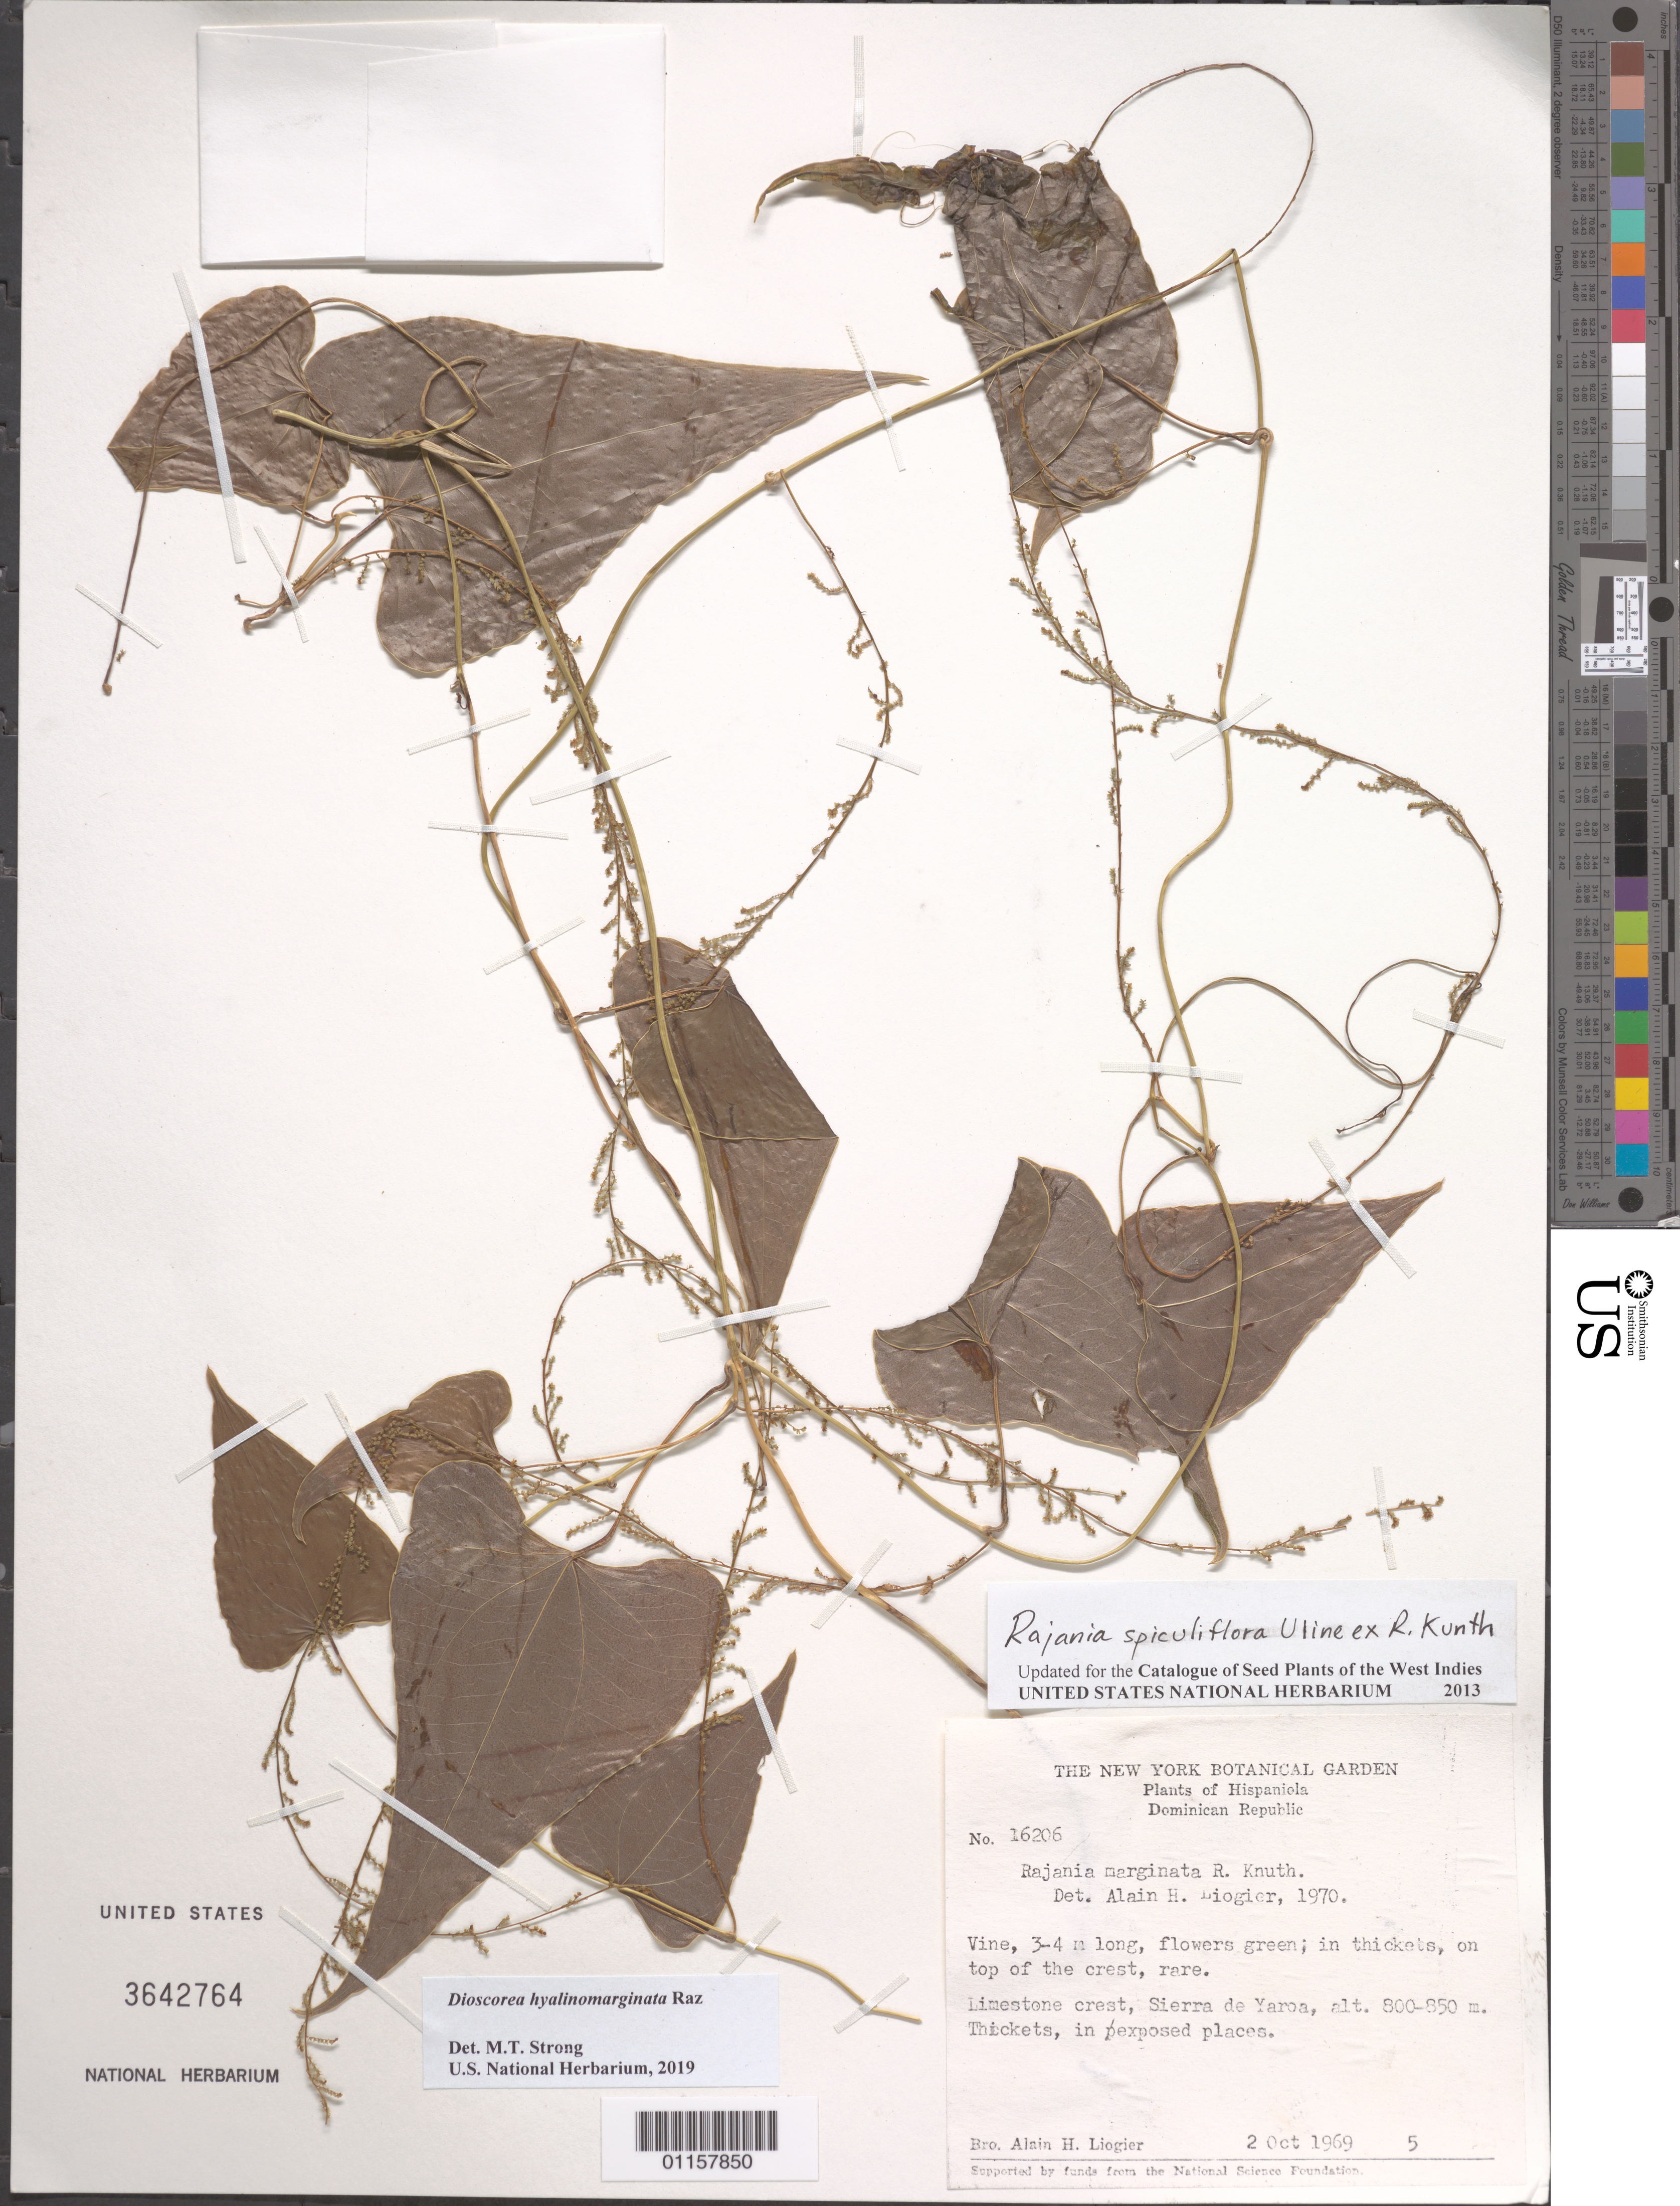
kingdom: Plantae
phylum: Tracheophyta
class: Liliopsida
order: Dioscoreales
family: Dioscoreaceae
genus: Dioscorea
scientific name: Dioscorea hyalinomarginata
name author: Raz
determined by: Strong, M. T., (US), Smithsonian Institution - National Museum of Natural History (UNITED STATES)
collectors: A. H. Liogier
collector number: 16206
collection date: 1969-10-02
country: Dominican Republic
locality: Sierra de Yaroa.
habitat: Limestone crest, exposed places. In thickets on top of crest. Rare.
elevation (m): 800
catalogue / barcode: US 3642764